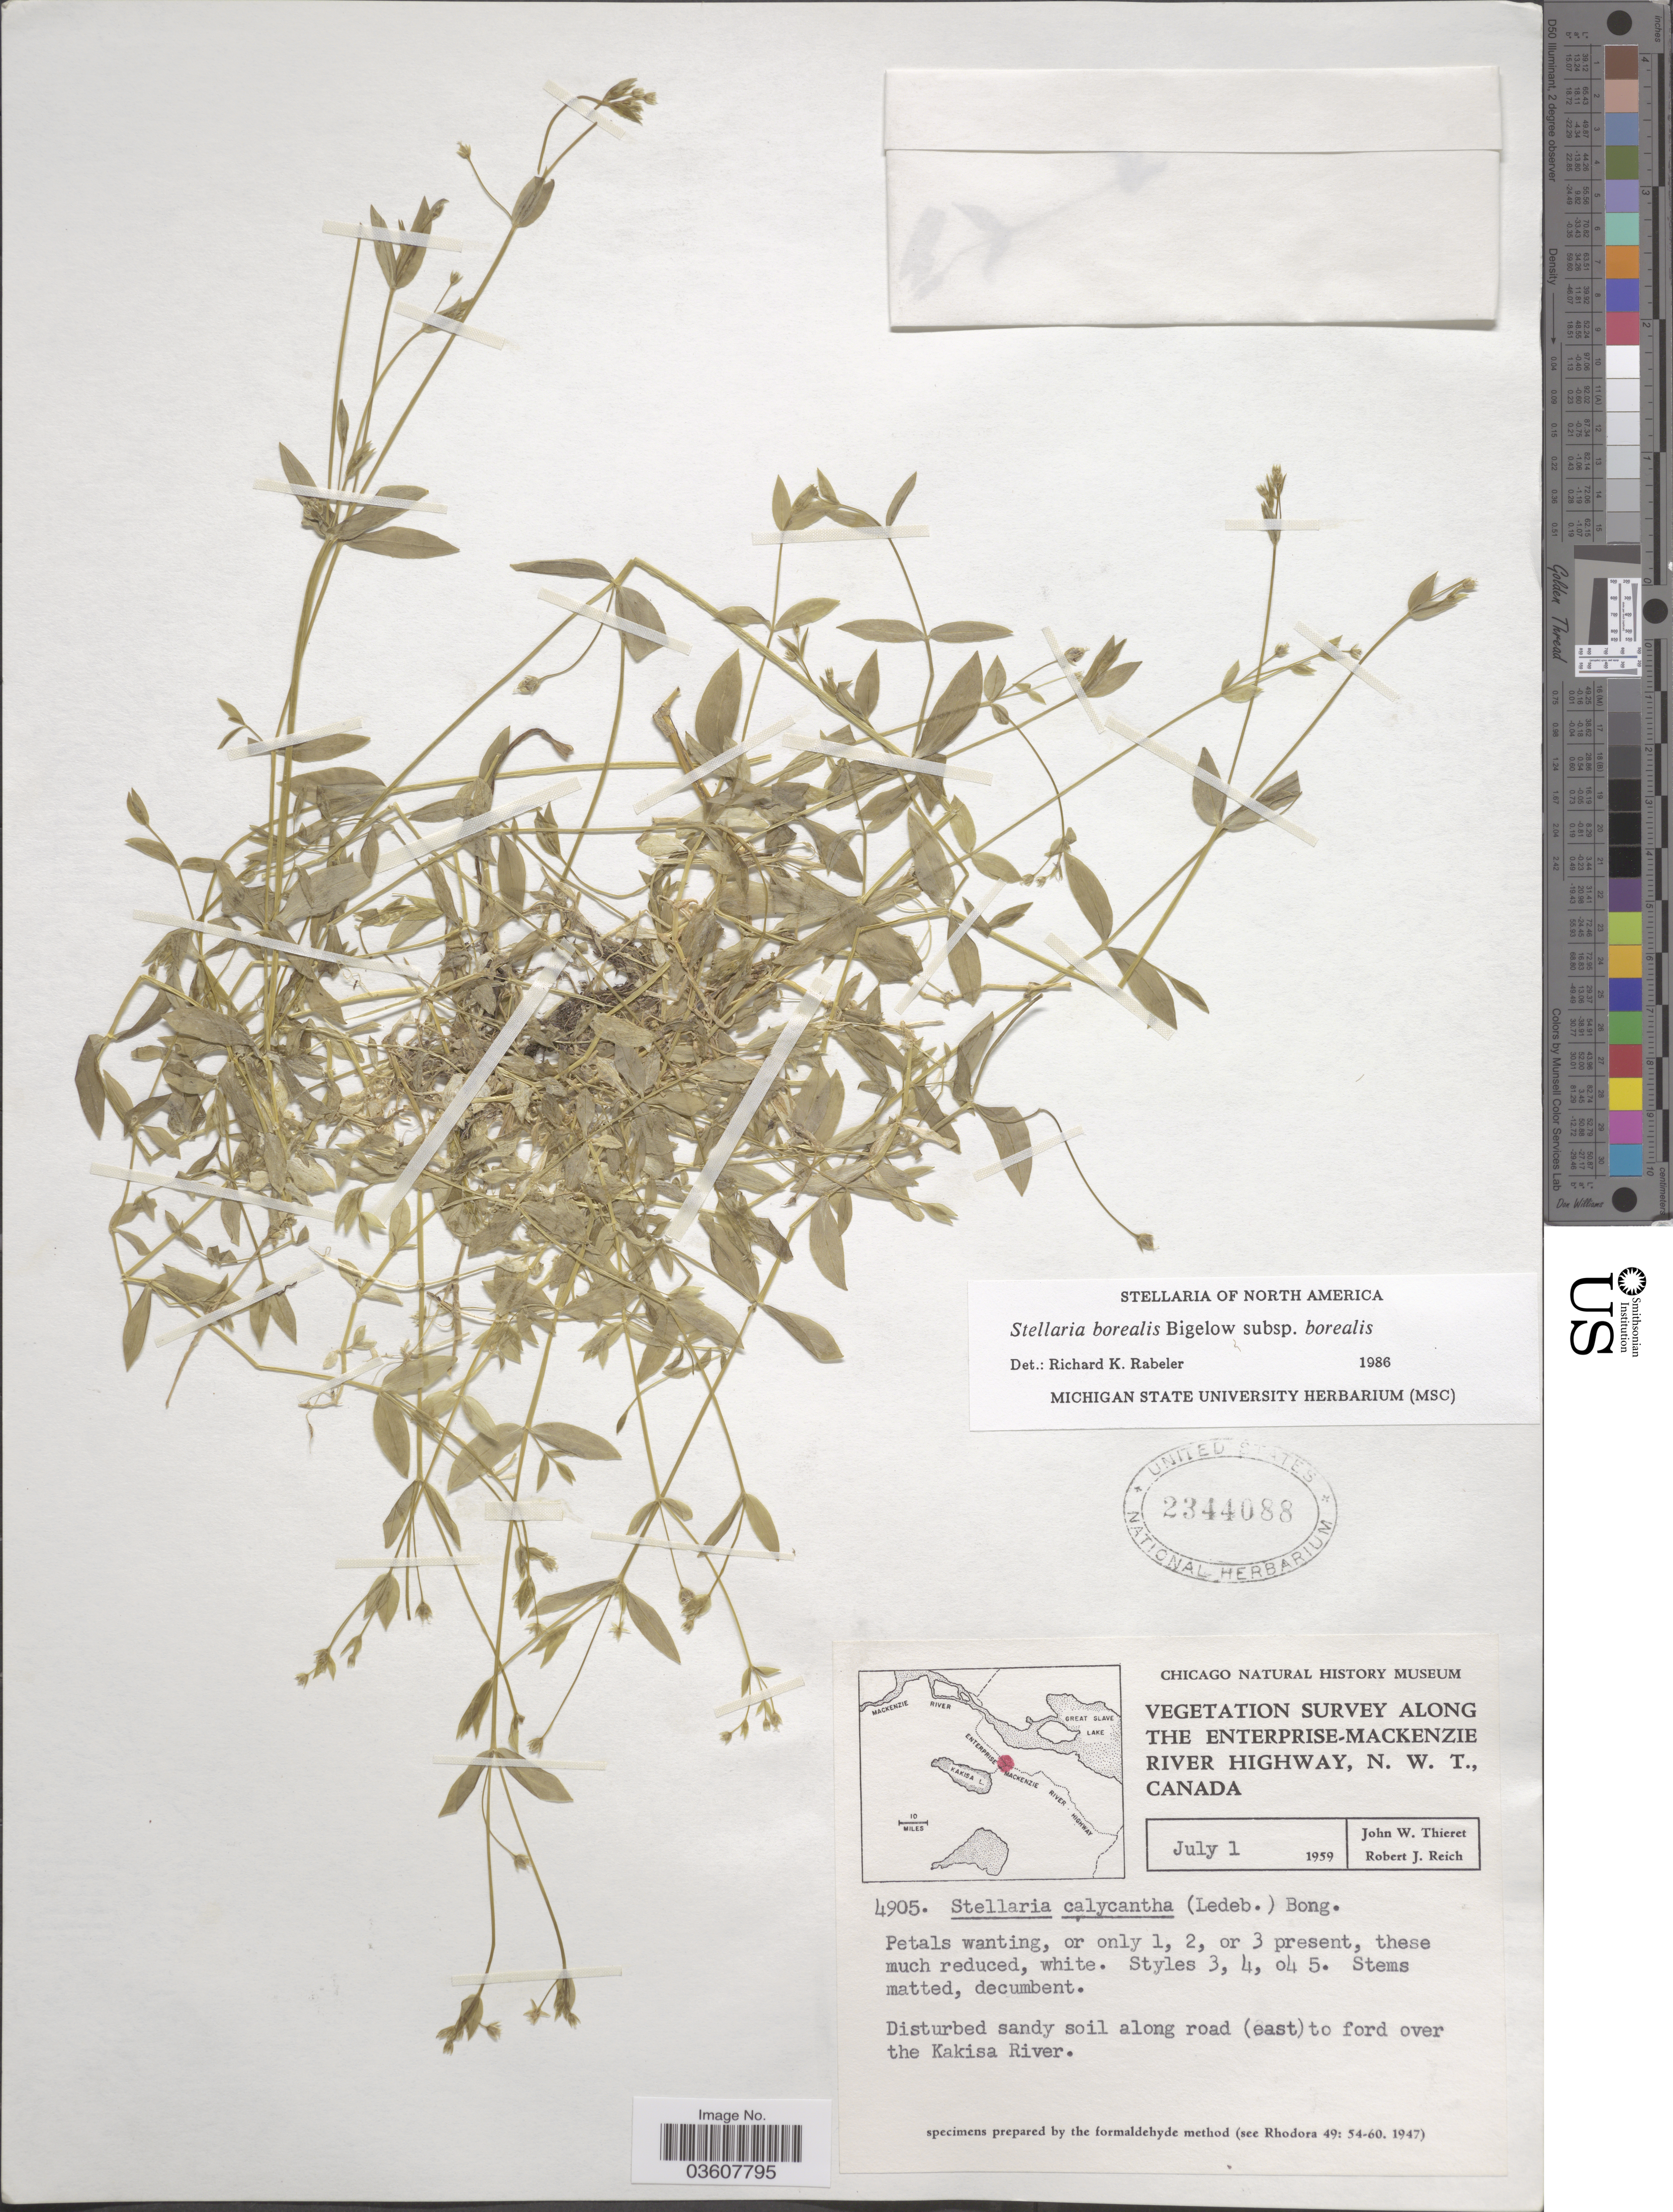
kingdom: Plantae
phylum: Tracheophyta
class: Magnoliopsida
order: Caryophyllales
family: Caryophyllaceae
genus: Stellaria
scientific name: Stellaria borealis subsp. borealis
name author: Bigelow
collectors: J. W. Thieret & R. Reich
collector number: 4905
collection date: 1959-07-01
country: Canada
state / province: Northwest Territories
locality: Along the Enterprise-Mackenzie River Highway, along road (east) to ford over the Kakisa River.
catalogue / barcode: US 2344088